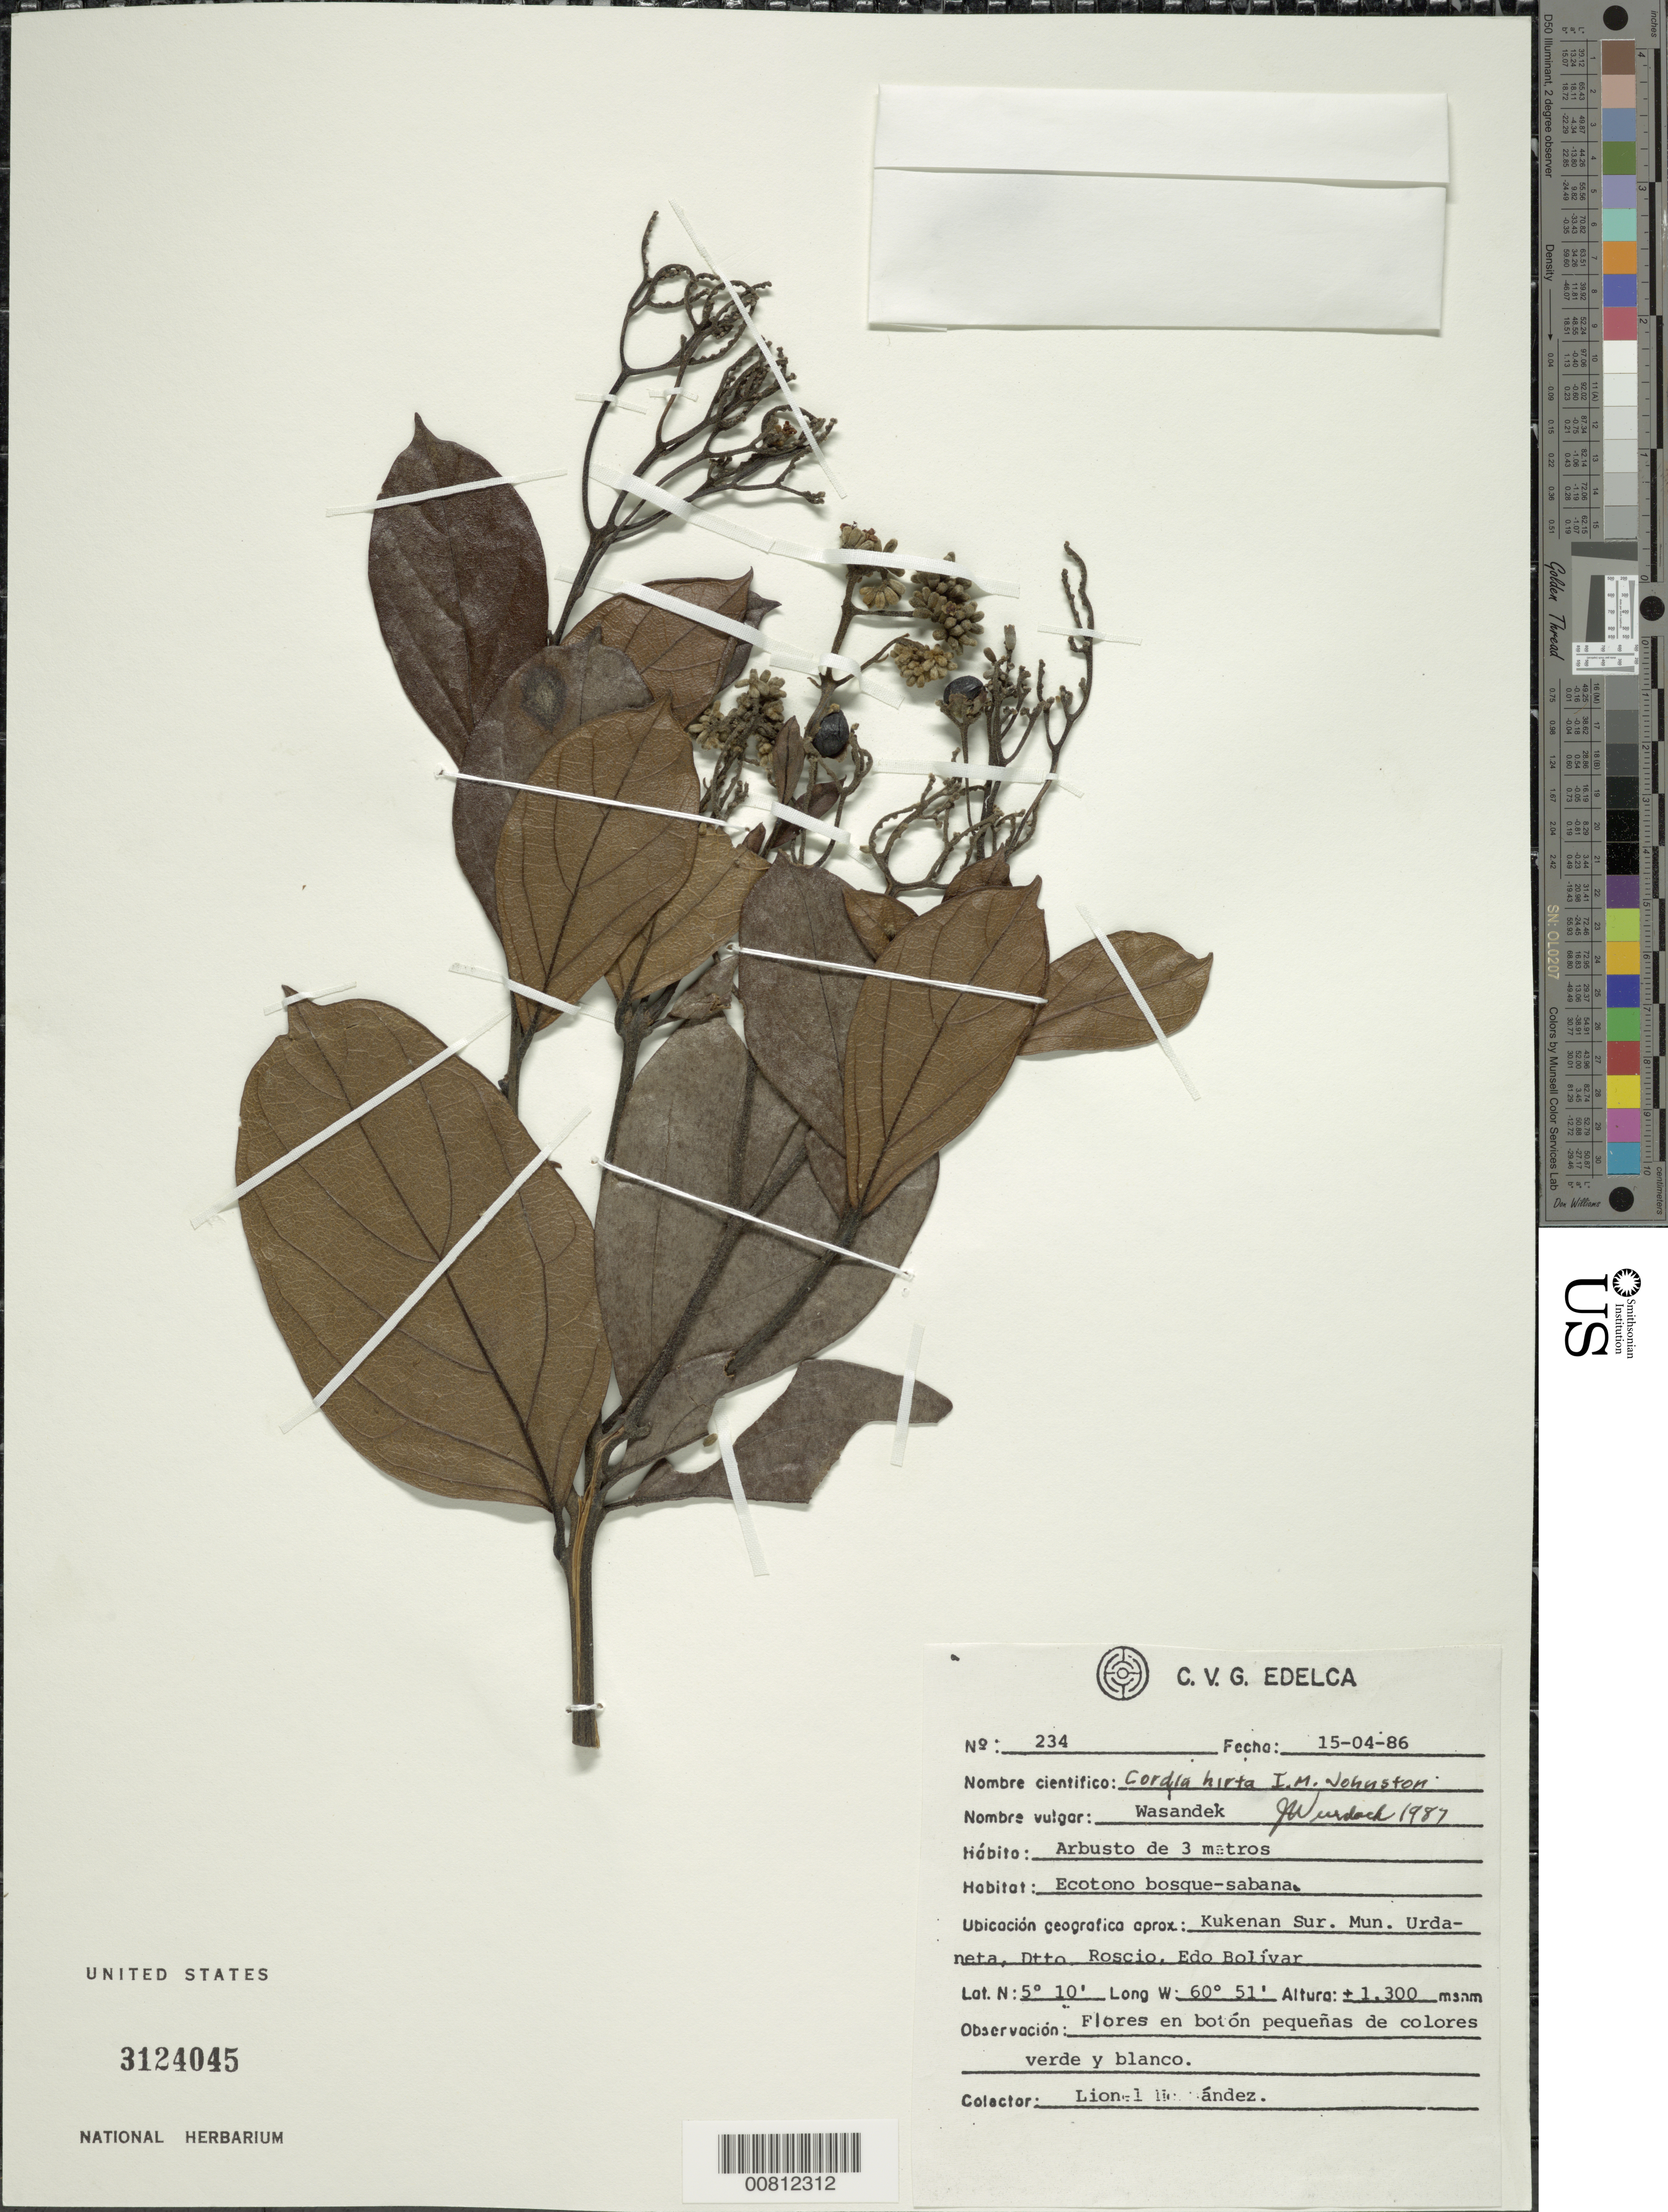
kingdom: Plantae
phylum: Tracheophyta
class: Magnoliopsida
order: Boraginales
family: Cordiaceae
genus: Cordia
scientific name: Cordia hirta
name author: I.M. Johnst.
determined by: Wurdack, John J., (US), US (UNITED STATES)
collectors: L. Hernández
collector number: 234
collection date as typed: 15-Apr-86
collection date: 1986-04-15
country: Venezuela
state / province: Bolívar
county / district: Roscio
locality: Mun. Urdaneta, Kukenah Sur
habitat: Ecotono bosque-sabana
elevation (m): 1300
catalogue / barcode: US 3124045